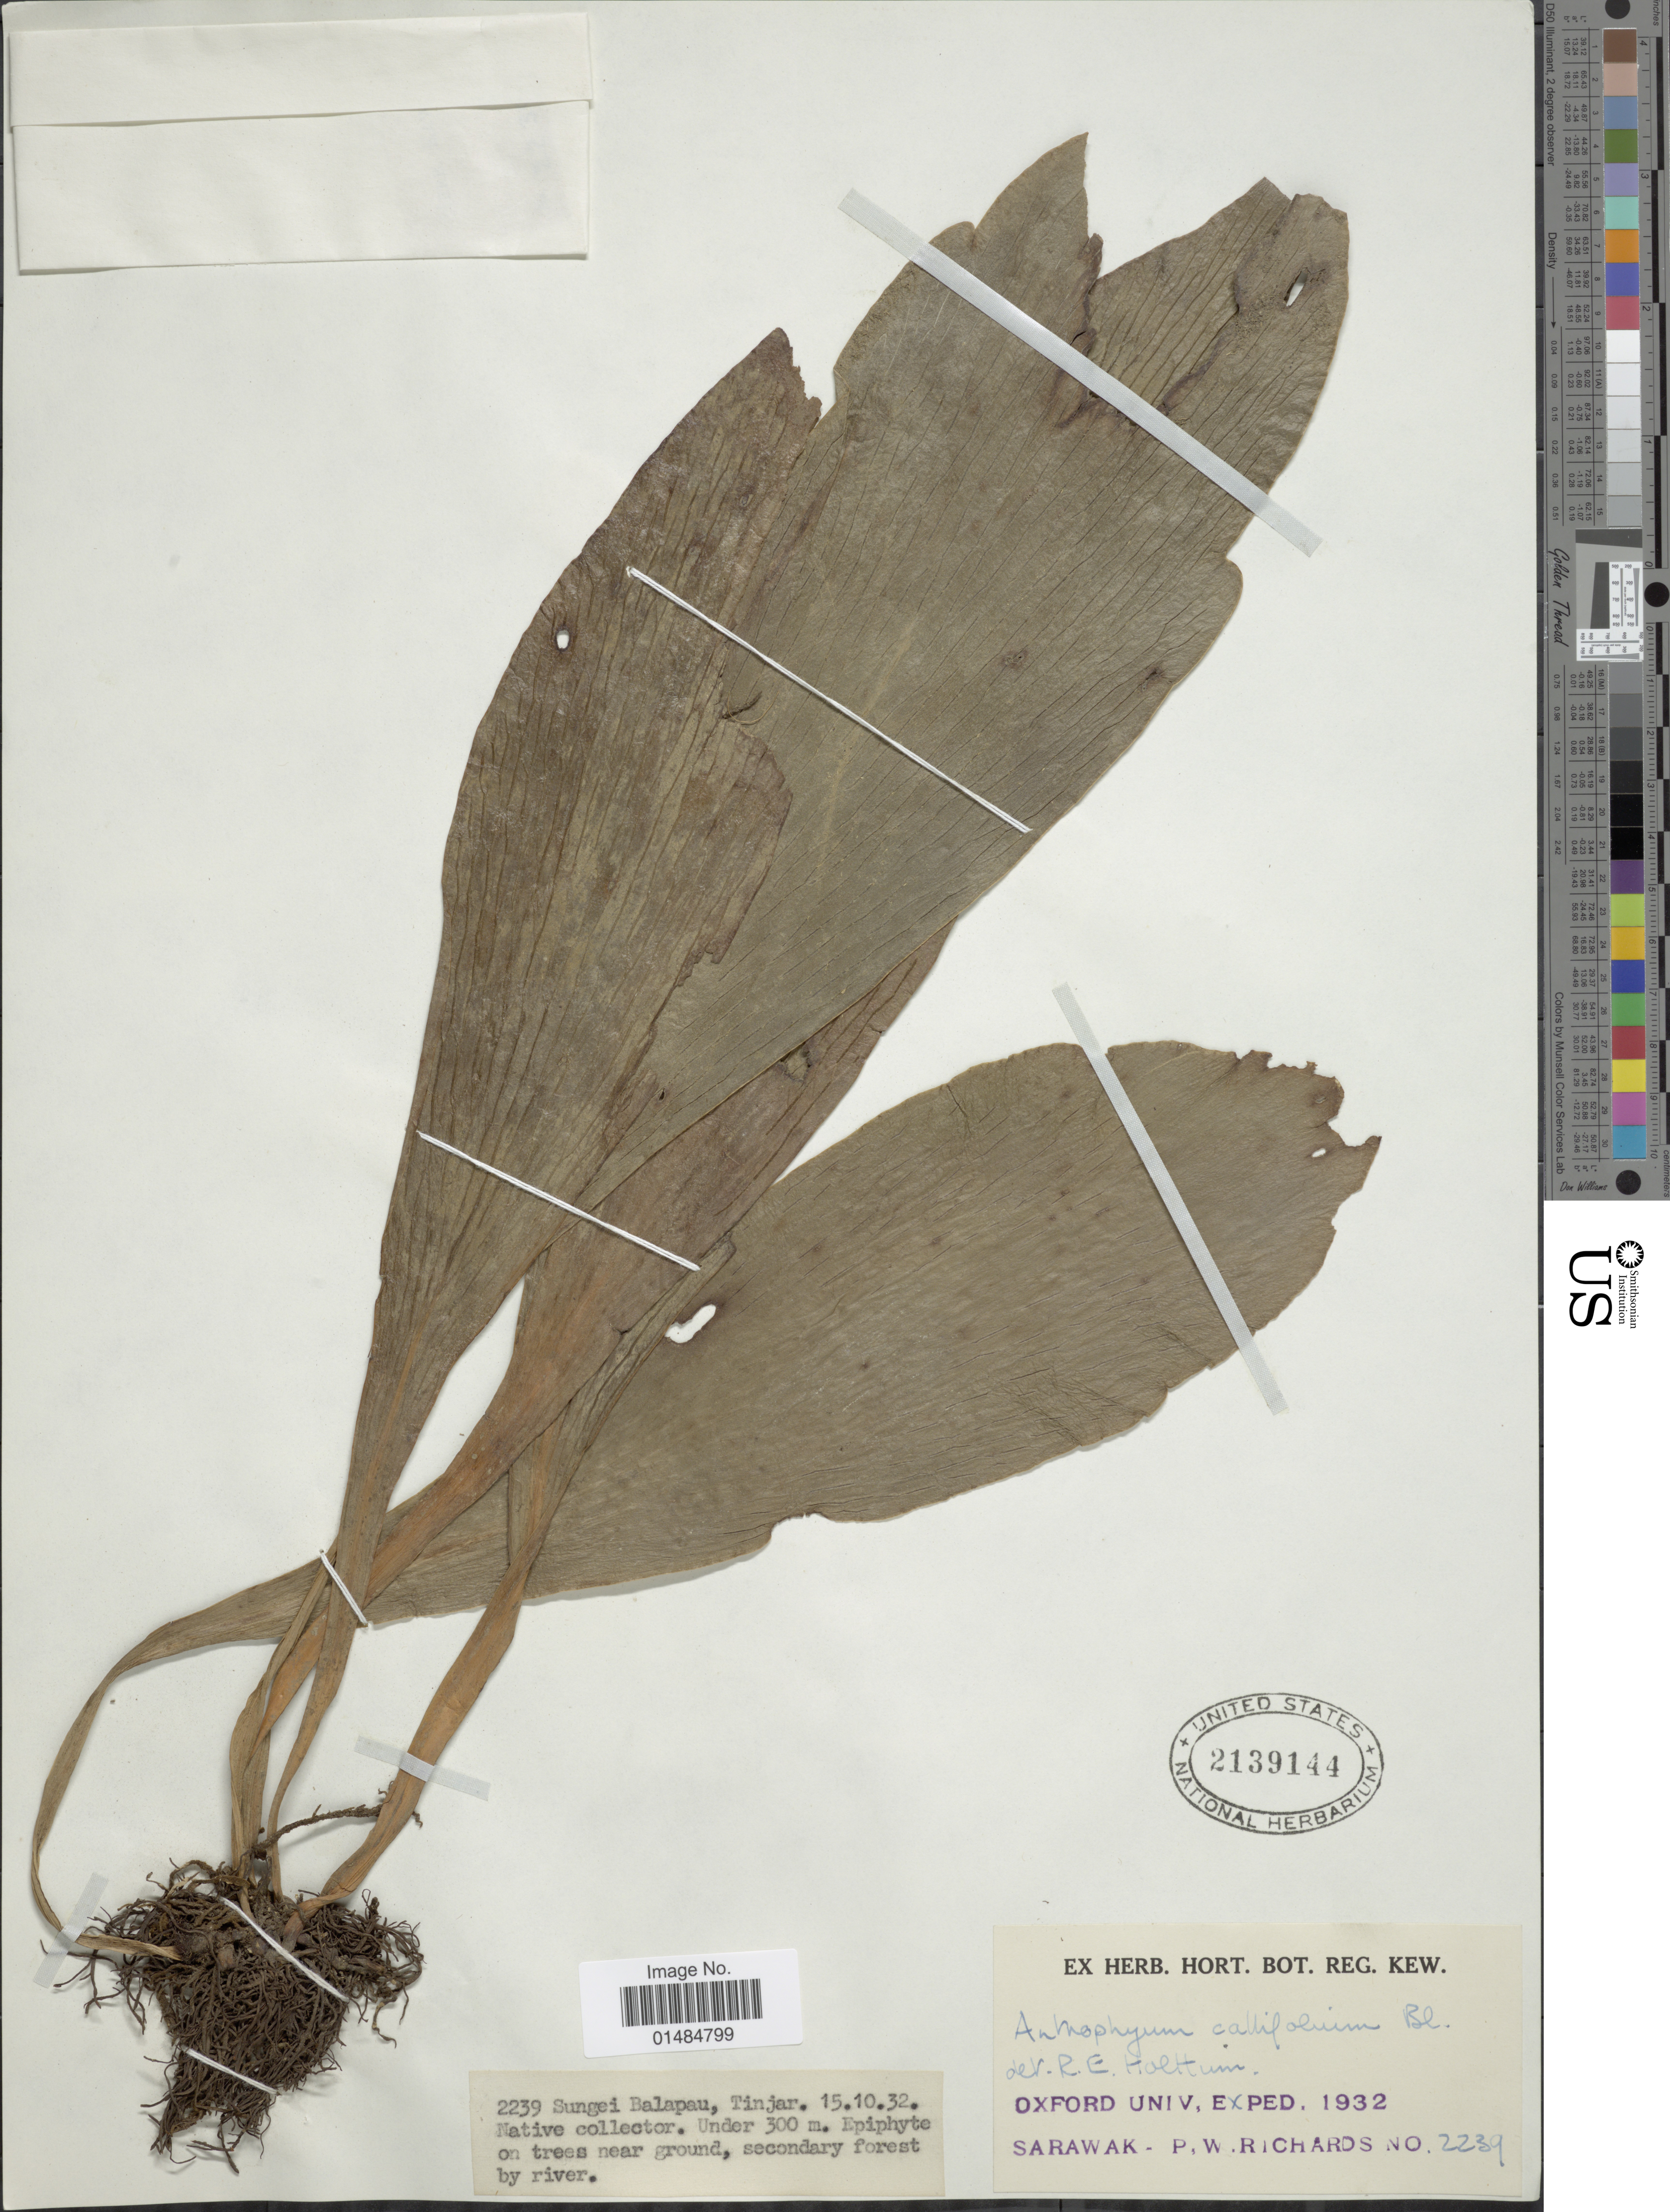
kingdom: Plantae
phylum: Tracheophyta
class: Polypodiopsida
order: Polypodiales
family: Pteridaceae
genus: Antrophyum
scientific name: Antrophyum callifolium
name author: Blume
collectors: P. Richards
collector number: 2239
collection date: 1932-10-15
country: Malaysia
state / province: Sarawak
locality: Sarwak, Sungei Balapau, Tinjar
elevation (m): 300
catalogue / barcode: US 2139144